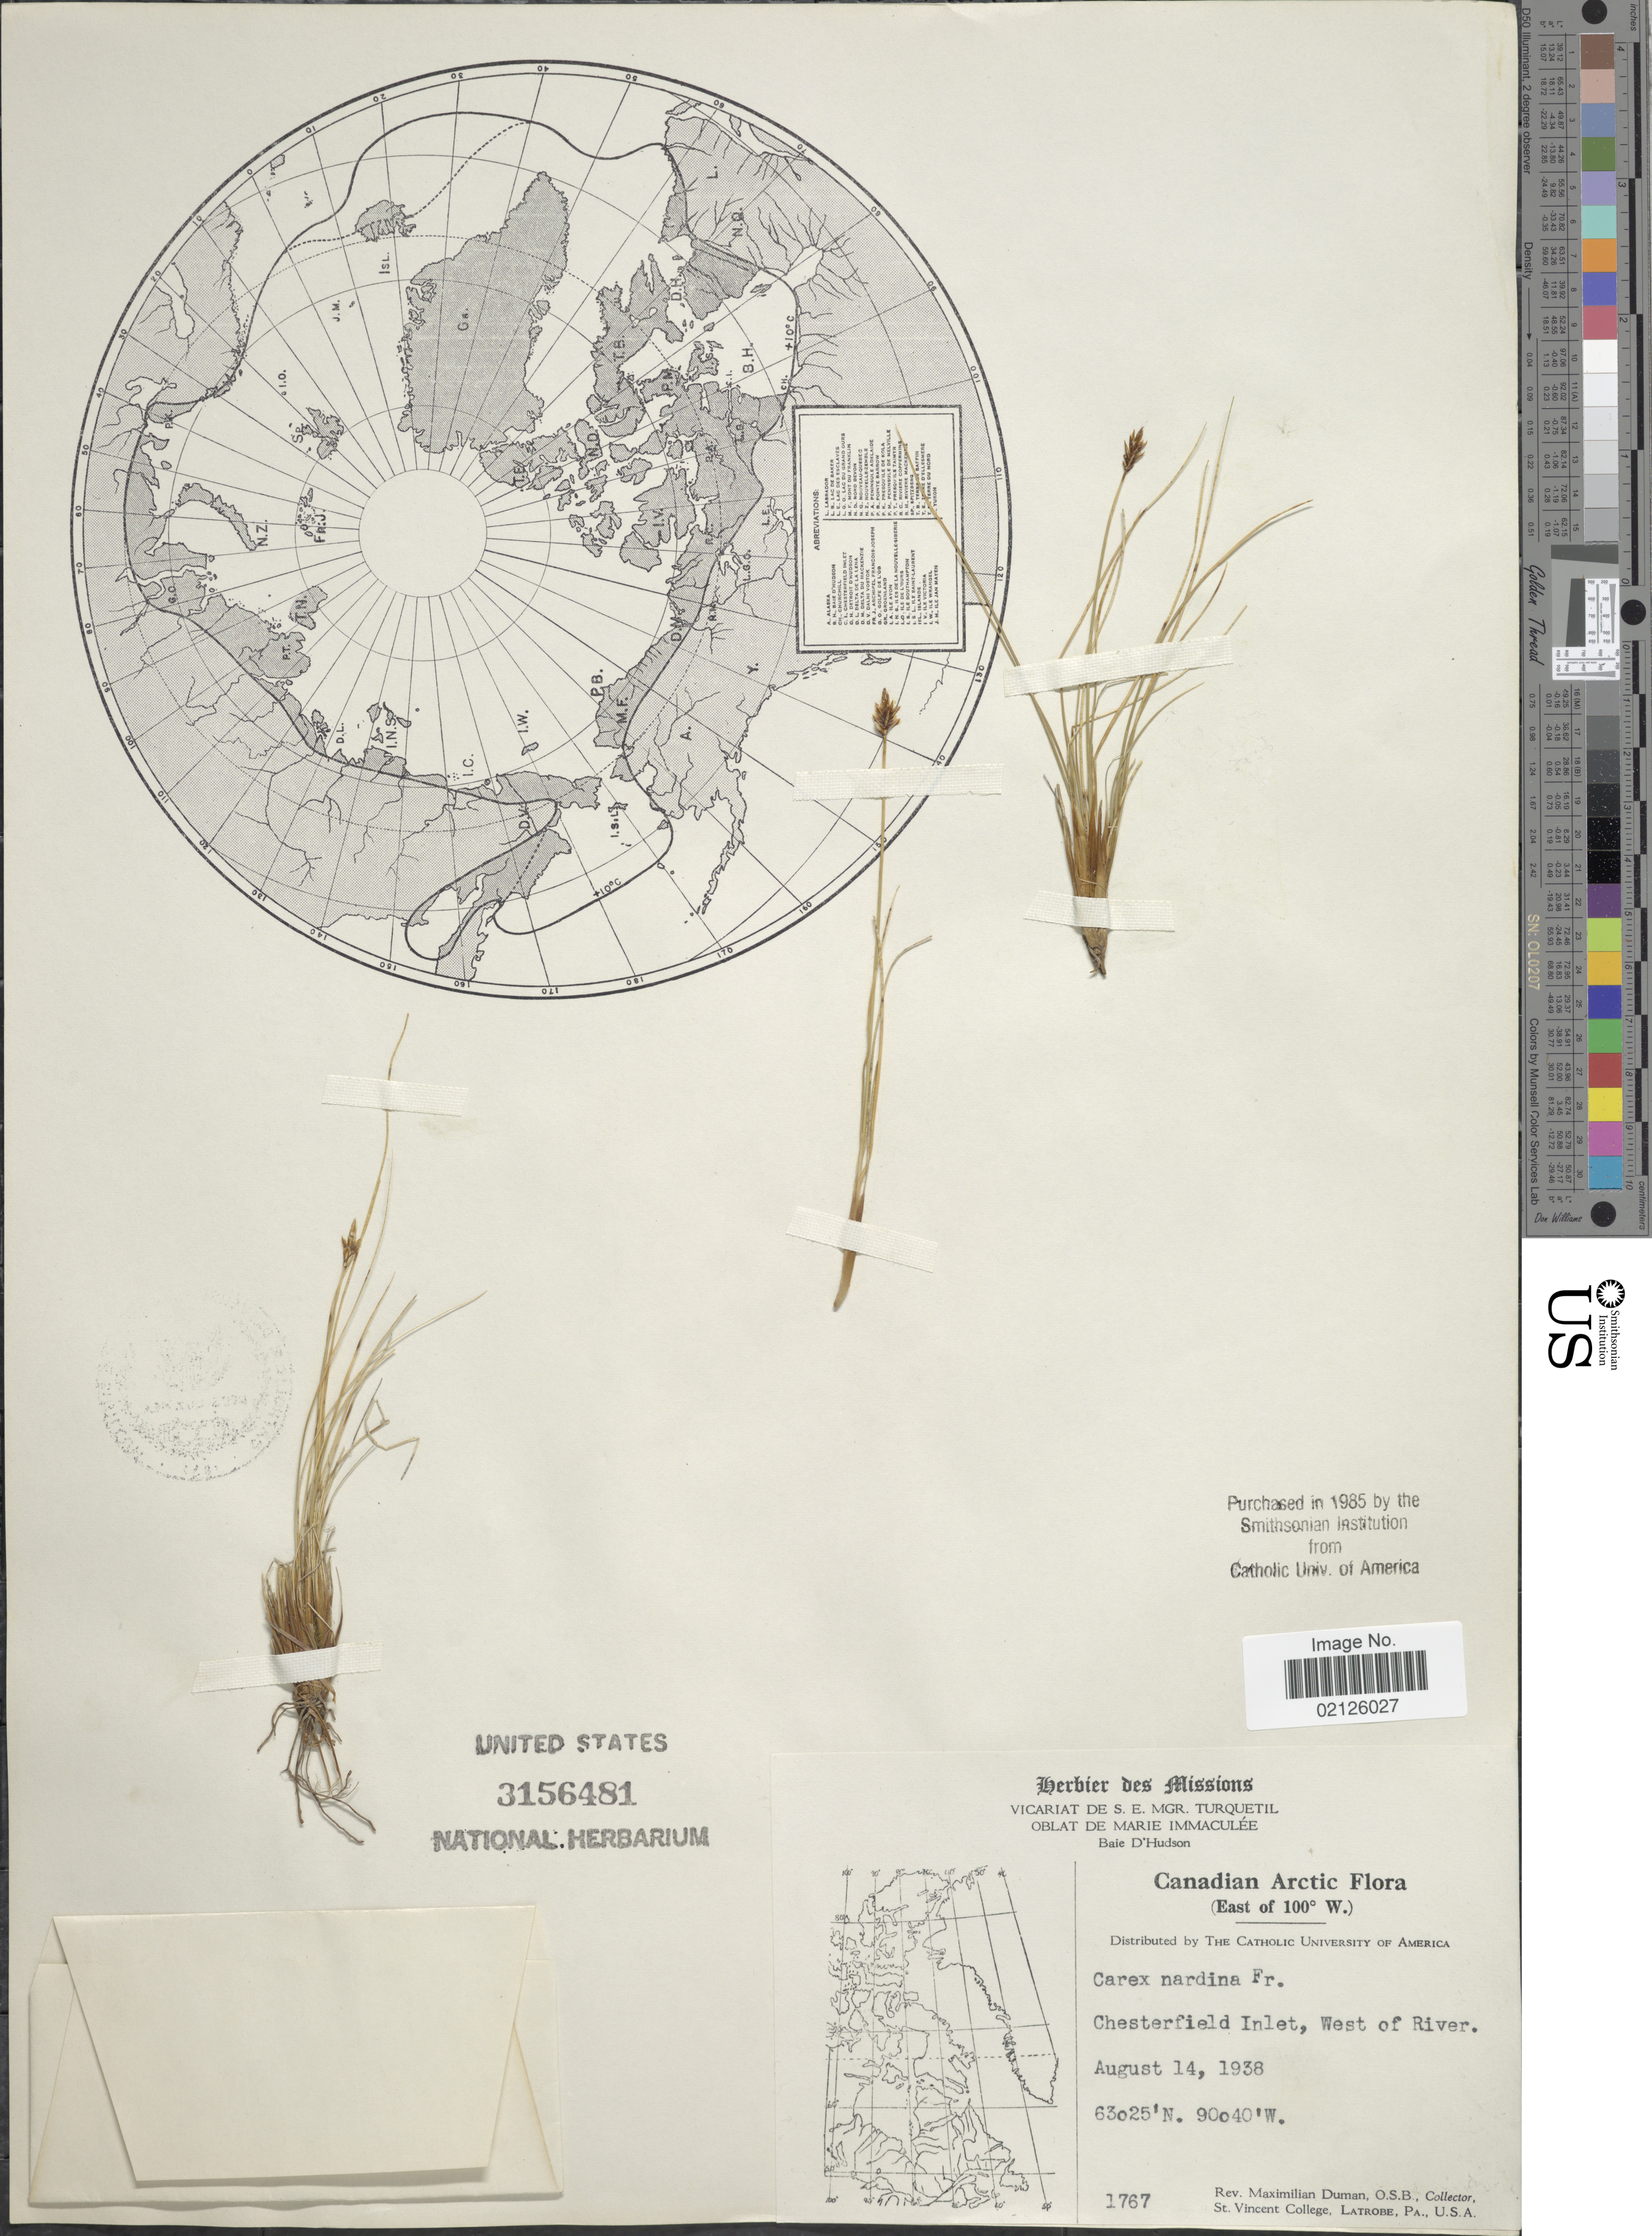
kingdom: Plantae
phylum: Tracheophyta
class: Liliopsida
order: Poales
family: Cyperaceae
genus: Carex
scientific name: Carex nardina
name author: (Hornem.) Fr.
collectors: M. Duman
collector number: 1767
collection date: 1938-08-14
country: Canada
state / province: Nunavut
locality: Canadian Arctic (East of 100° W), Chesterfield Inlet, West of River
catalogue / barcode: US 3156481